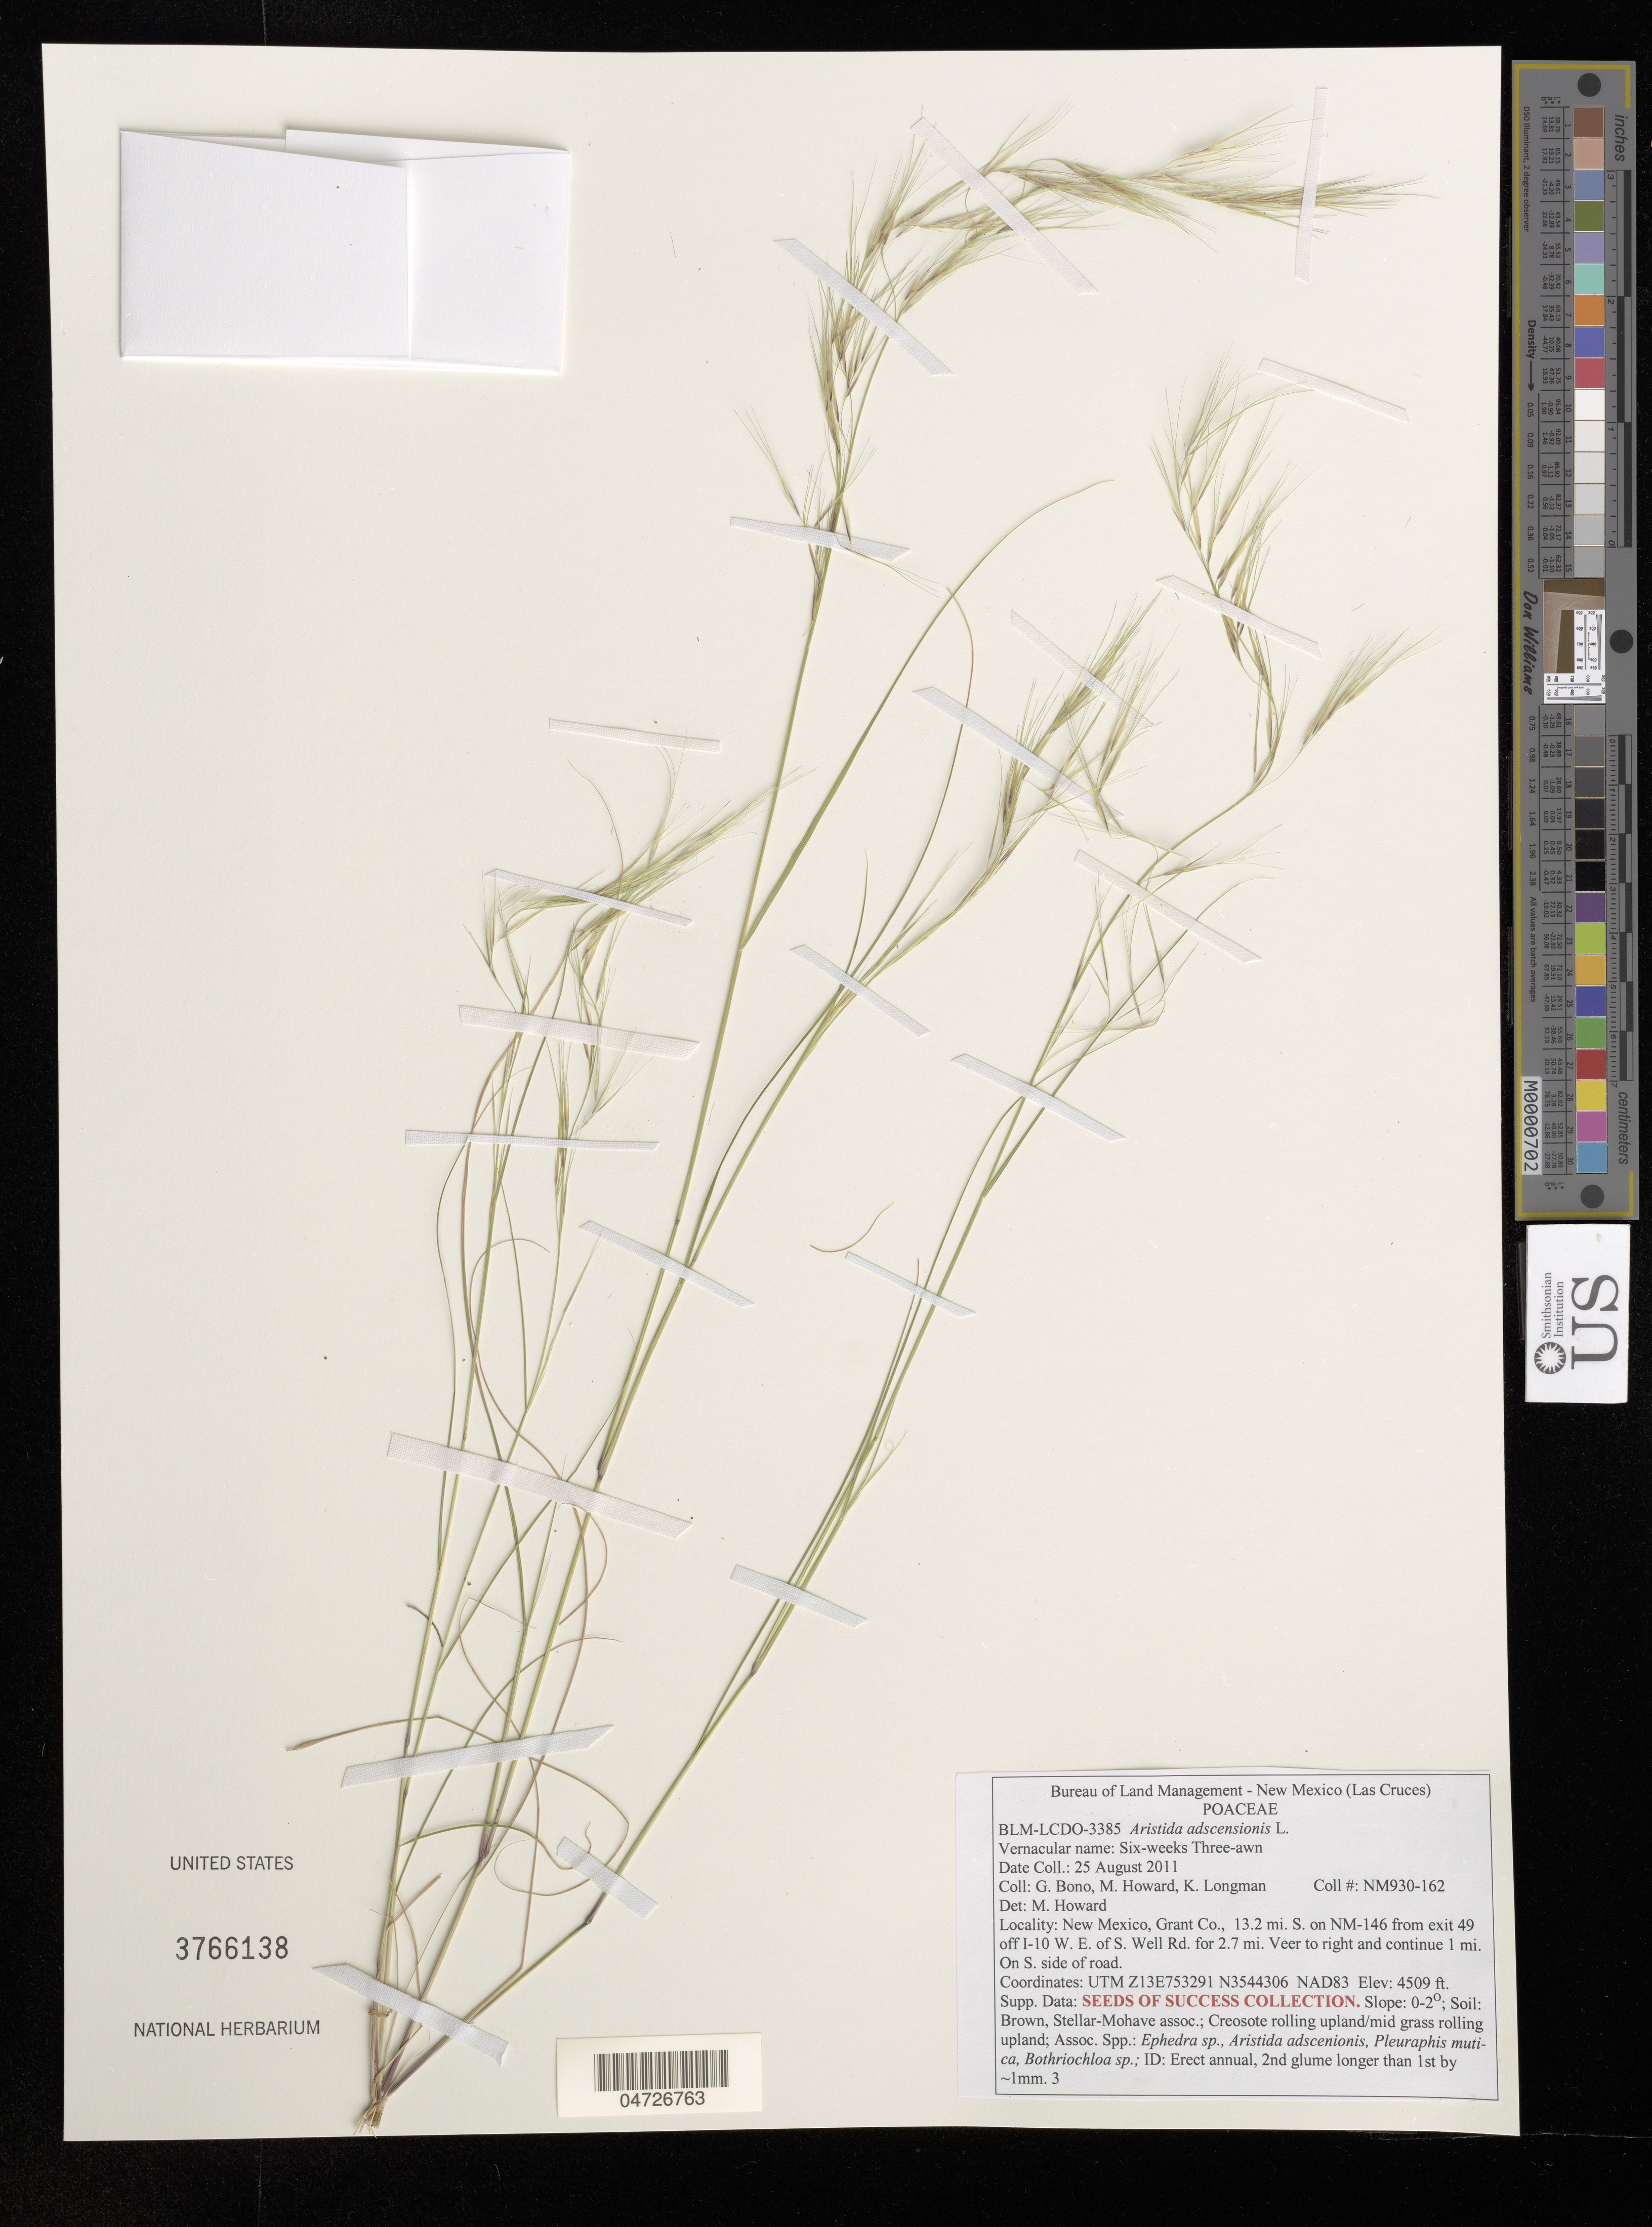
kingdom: Plantae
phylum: Tracheophyta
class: Liliopsida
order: Poales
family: Poaceae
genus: Aristida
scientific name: Aristida adscensionis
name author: L.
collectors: G. Bono, M. Howard & K. Longman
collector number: NM930-162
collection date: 2011-08-25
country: United States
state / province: New Mexico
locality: (Las Cruces). Grant Co., 13.2 mi. S. on NM-146 from exit 49 off I-10 W.E. of S. Well Rd. for 2.7 mi. Veer to right and continue 1 mi. On S. side of road.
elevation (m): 1374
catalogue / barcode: US 3766138